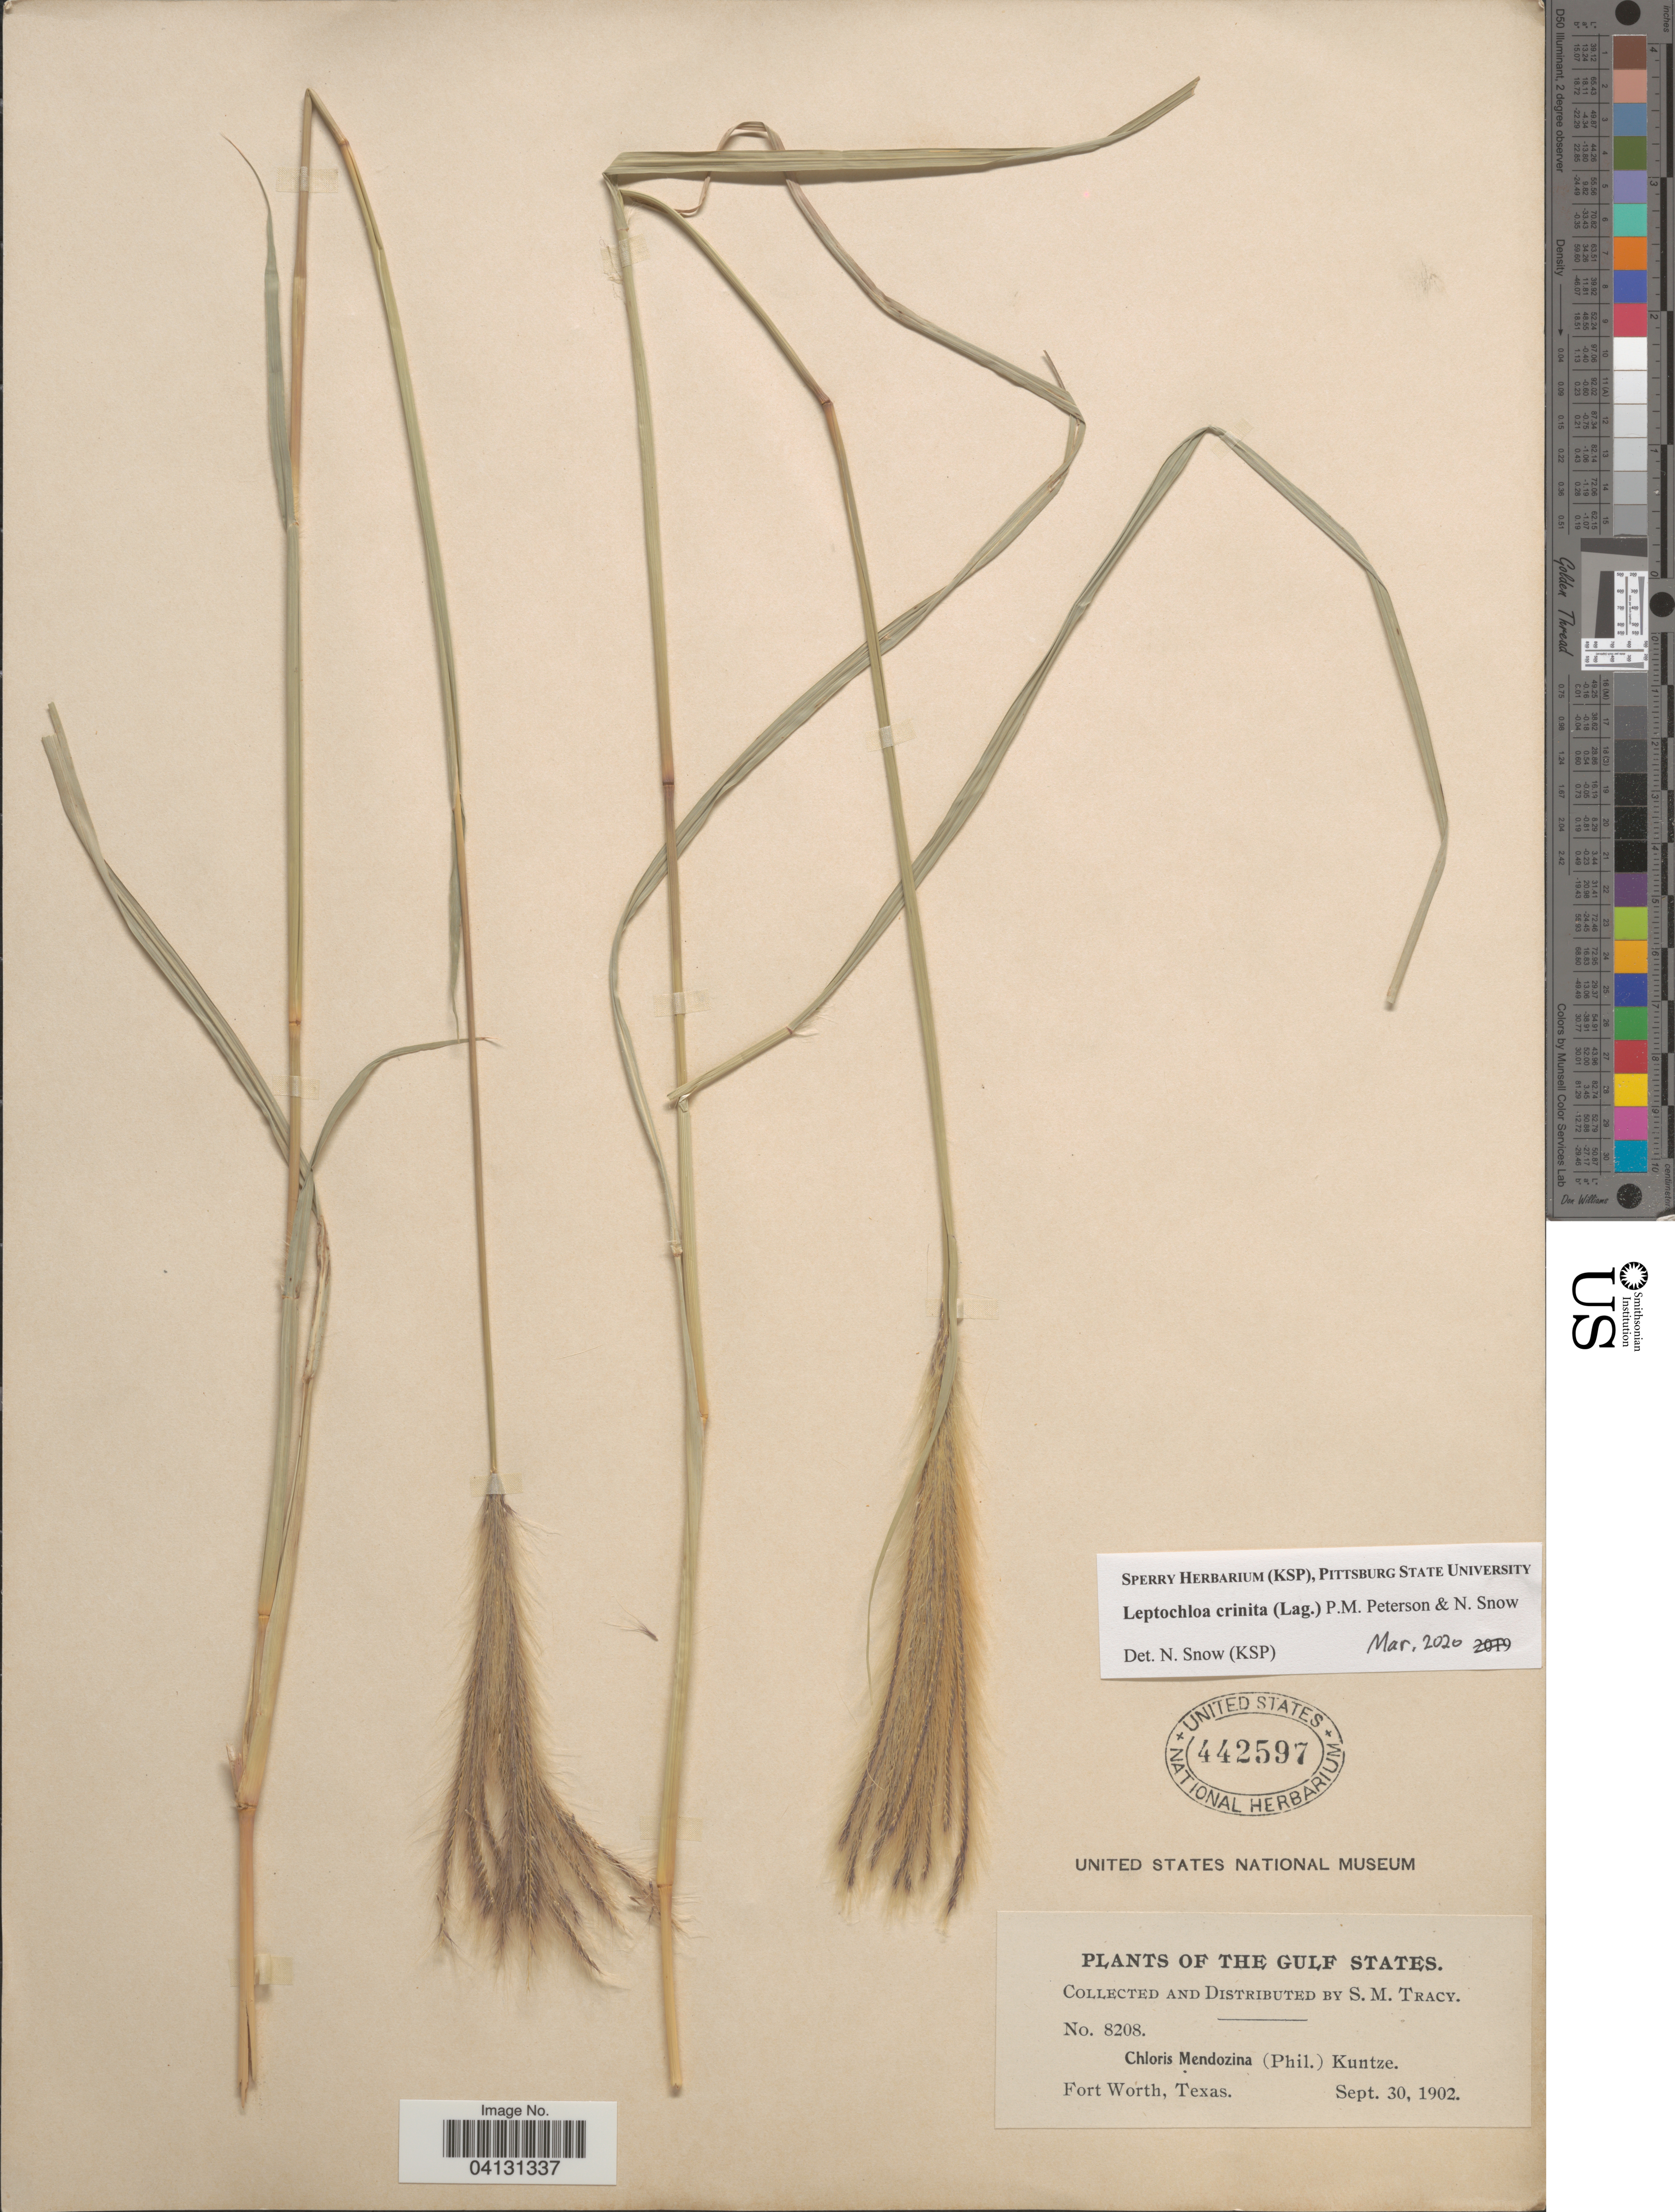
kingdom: Plantae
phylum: Tracheophyta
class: Liliopsida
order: Poales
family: Poaceae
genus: Leptochloa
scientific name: Leptochloa crinita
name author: (Lag.) P.M. Peterson & N. Snow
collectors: S. M. Tracy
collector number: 8208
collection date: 1902-09-30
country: United States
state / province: Texas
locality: The Gulf States. Fort Worth.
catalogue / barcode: US 442597